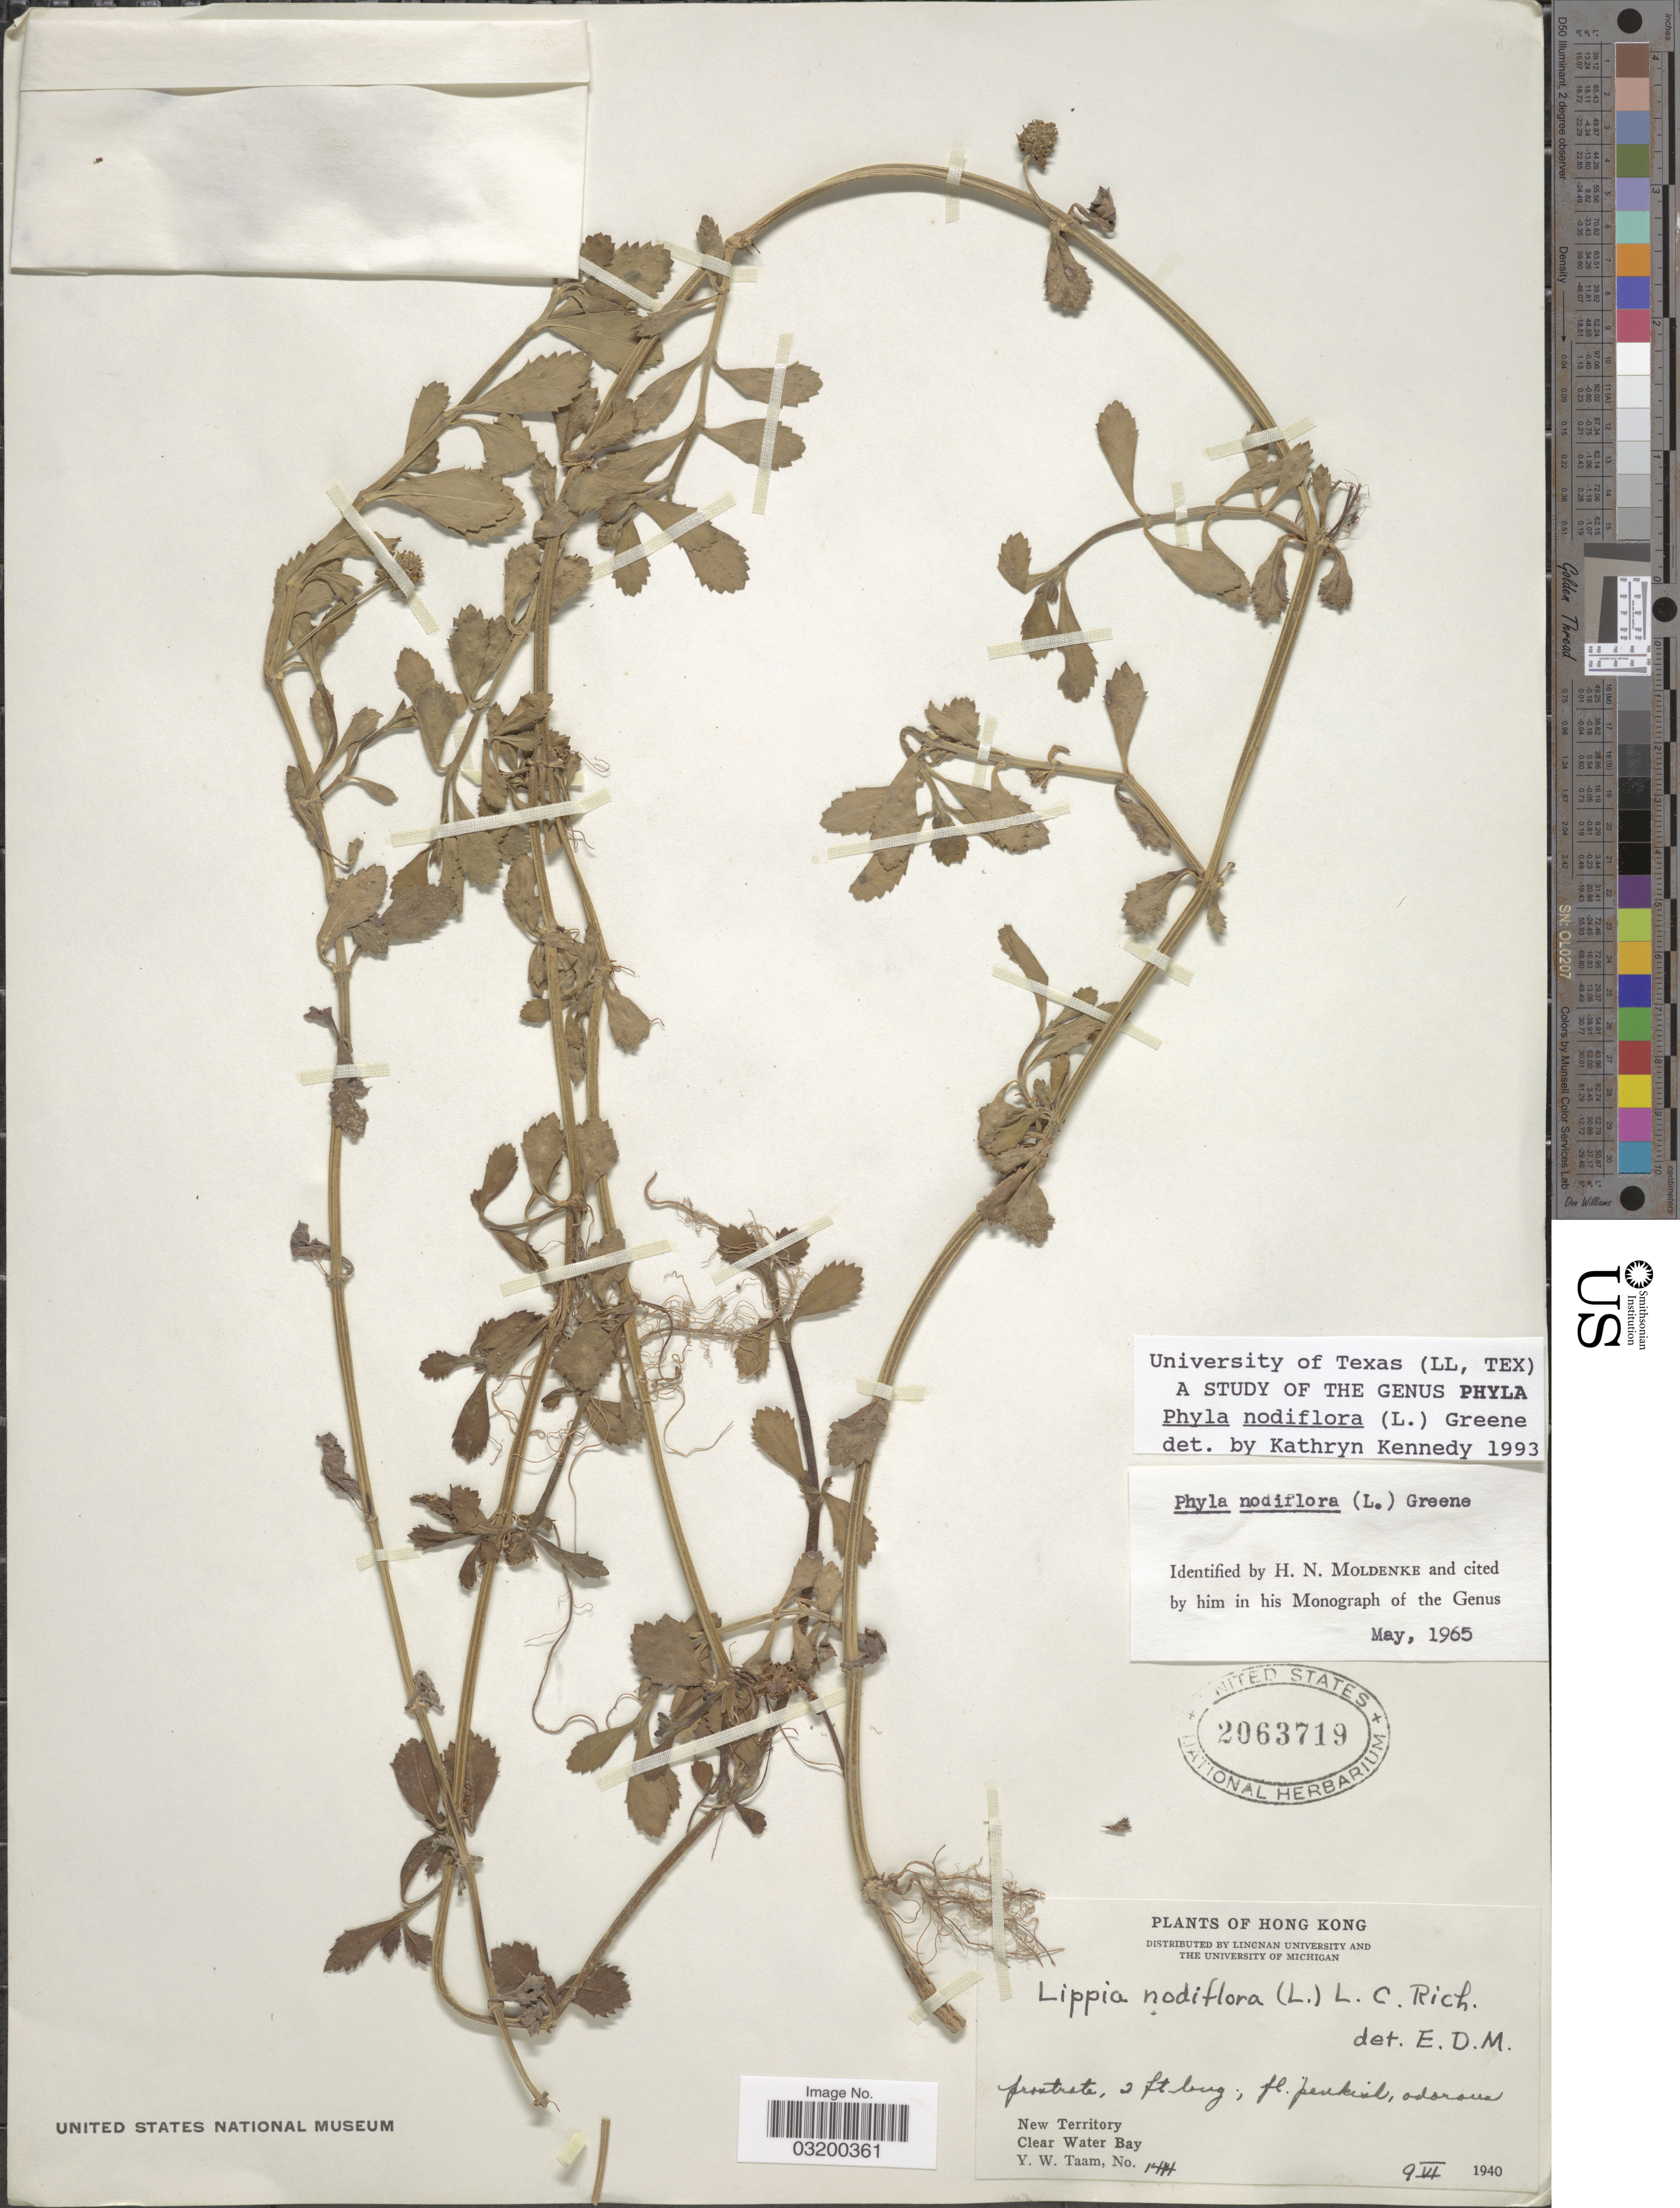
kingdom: Plantae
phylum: Tracheophyta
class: Magnoliopsida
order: Lamiales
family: Verbenaceae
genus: Phyla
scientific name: Phyla nodiflora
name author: (L.) Greene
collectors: Y. W. Taam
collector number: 1414*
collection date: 1940-06-09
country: China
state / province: Hong Kong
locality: New Territory. Clear Water Bay.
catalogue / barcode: US 2063719